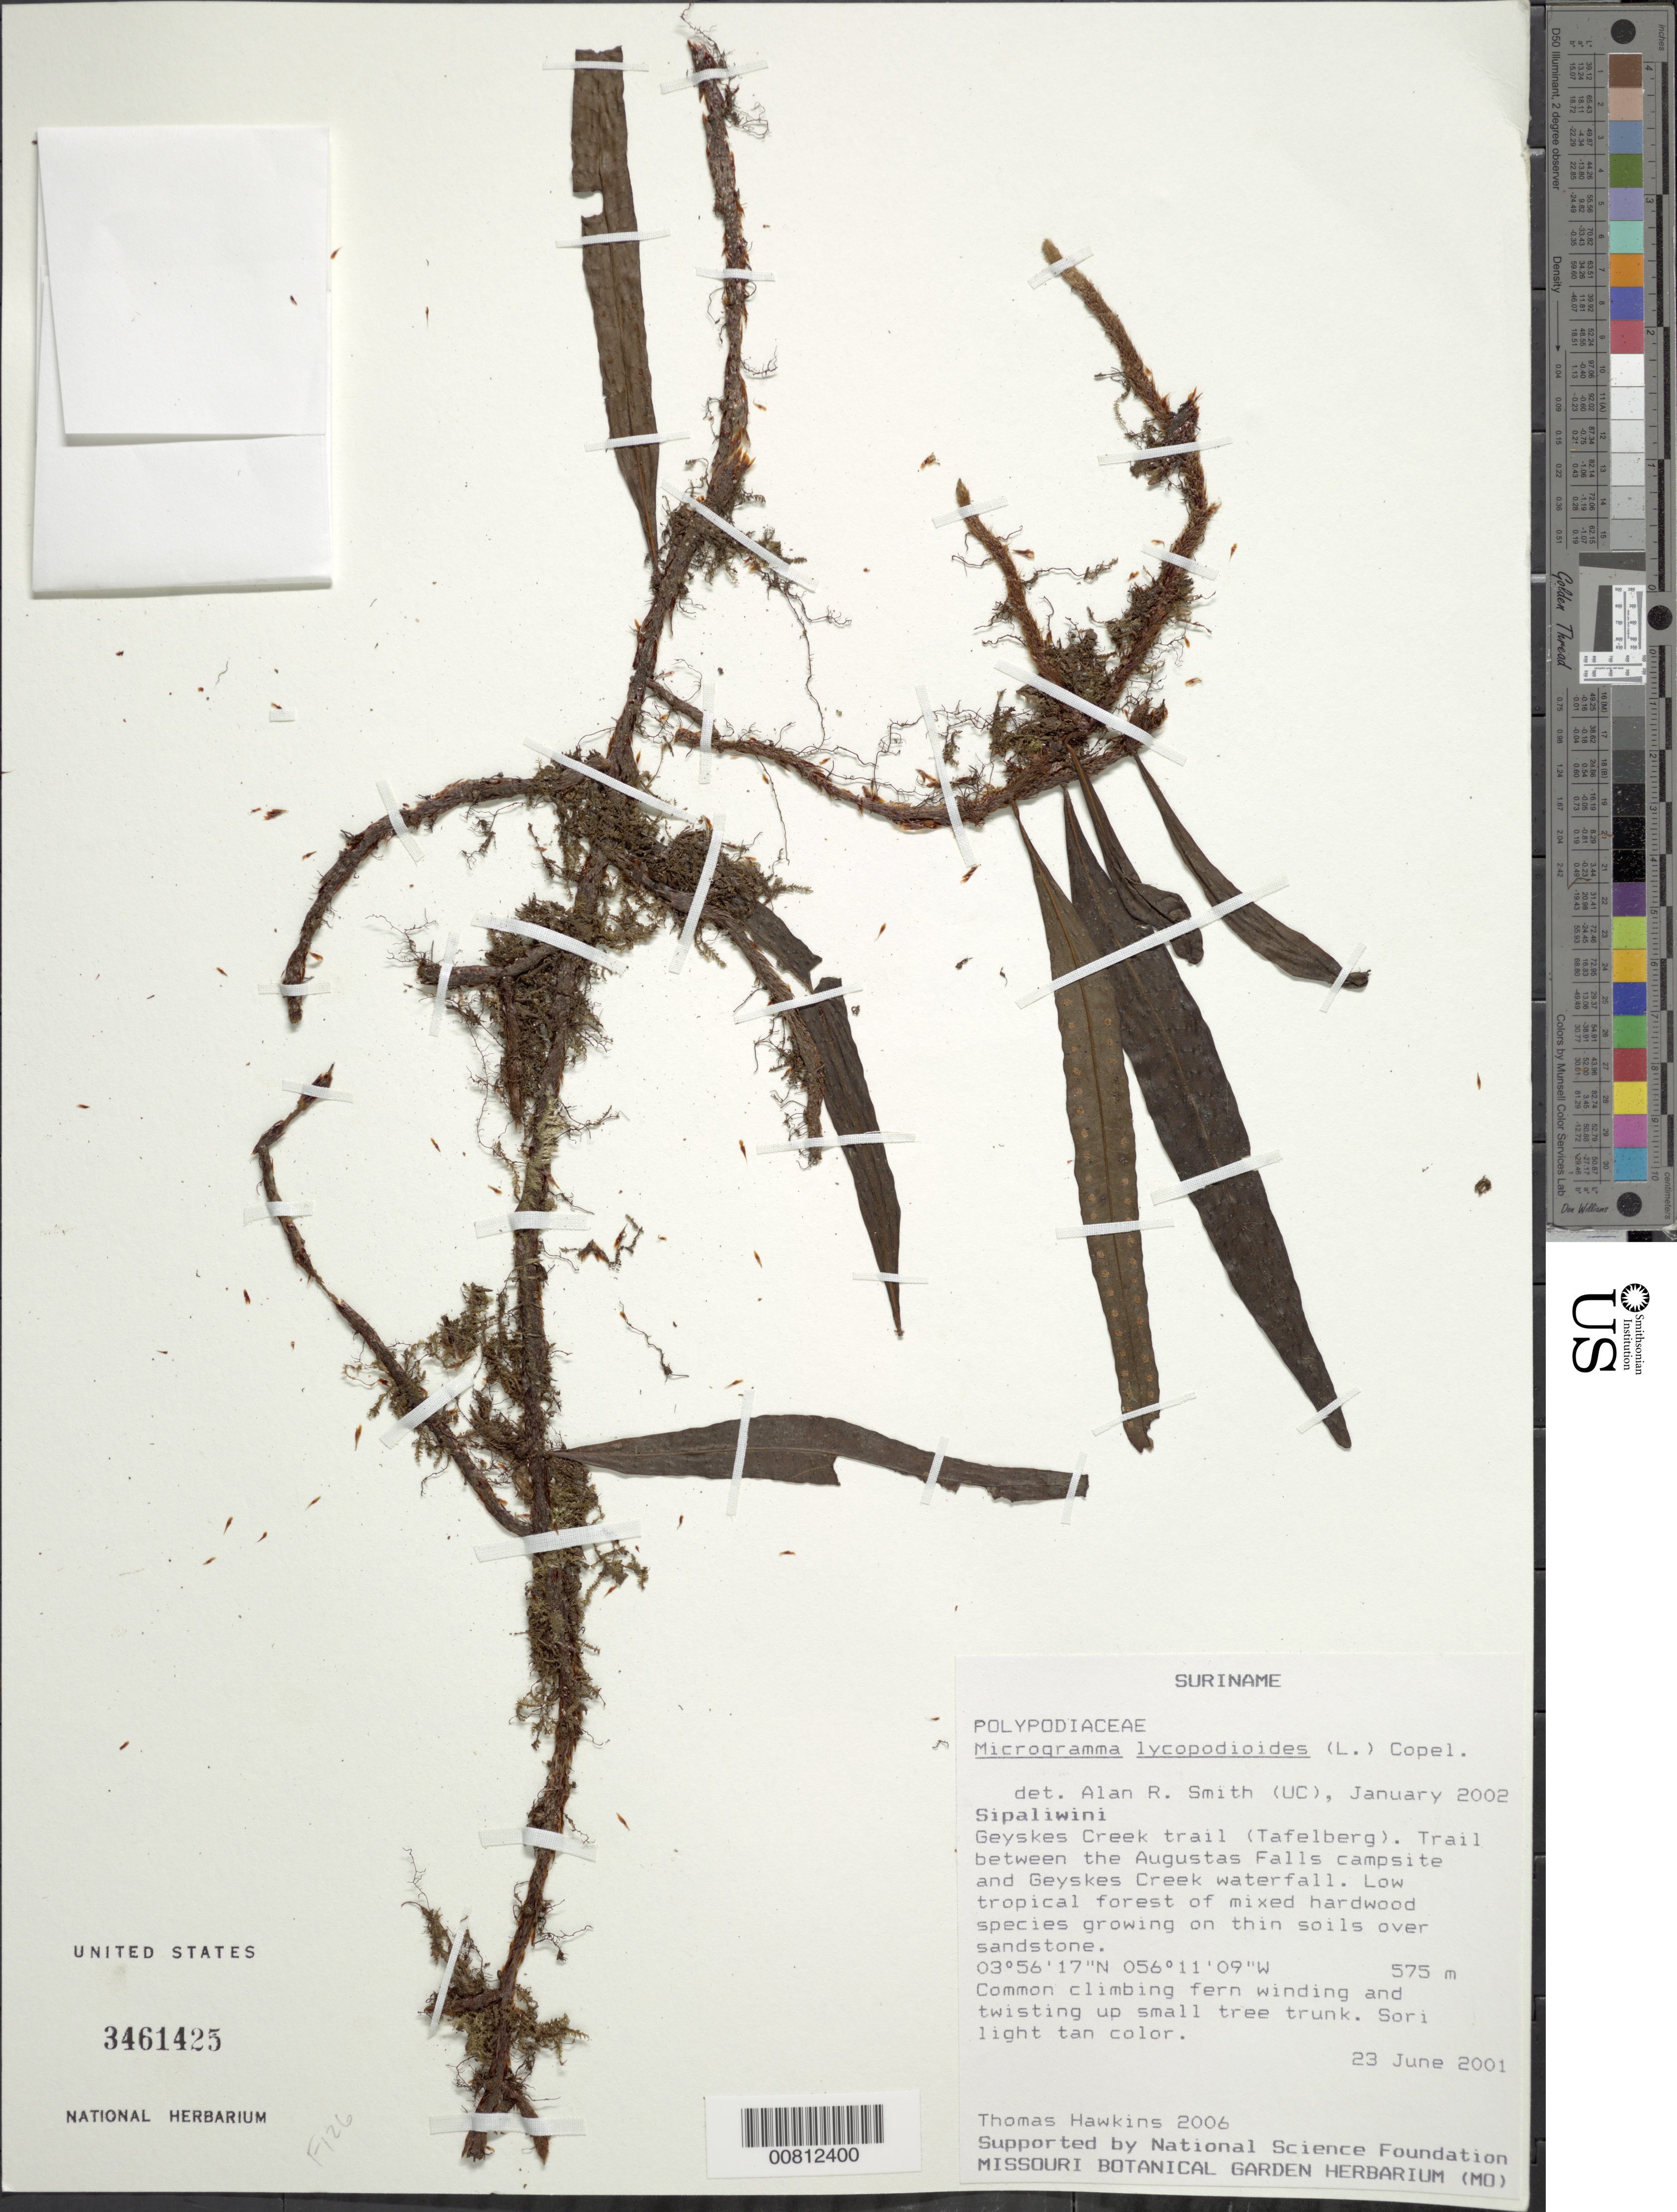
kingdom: Plantae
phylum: Tracheophyta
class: Polypodiopsida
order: Polypodiales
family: Polypodiaceae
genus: Microgramma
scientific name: Microgramma lycopodioides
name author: (L.) Copel.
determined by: Smith, Alan R., (UC)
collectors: T. Hawkins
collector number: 2006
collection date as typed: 23-Jun-01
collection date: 2001-06-23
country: Suriname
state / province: Sipaliwini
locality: Tafelberg (Table Mountain), Gekyskes Creek trail, trail between the Augustus Falls campsidte and the Geyskes Creek waterfall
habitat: Low tropical forest of mixed hardwood species growing on thin soils over sandstone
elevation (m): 575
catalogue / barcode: US 3461425